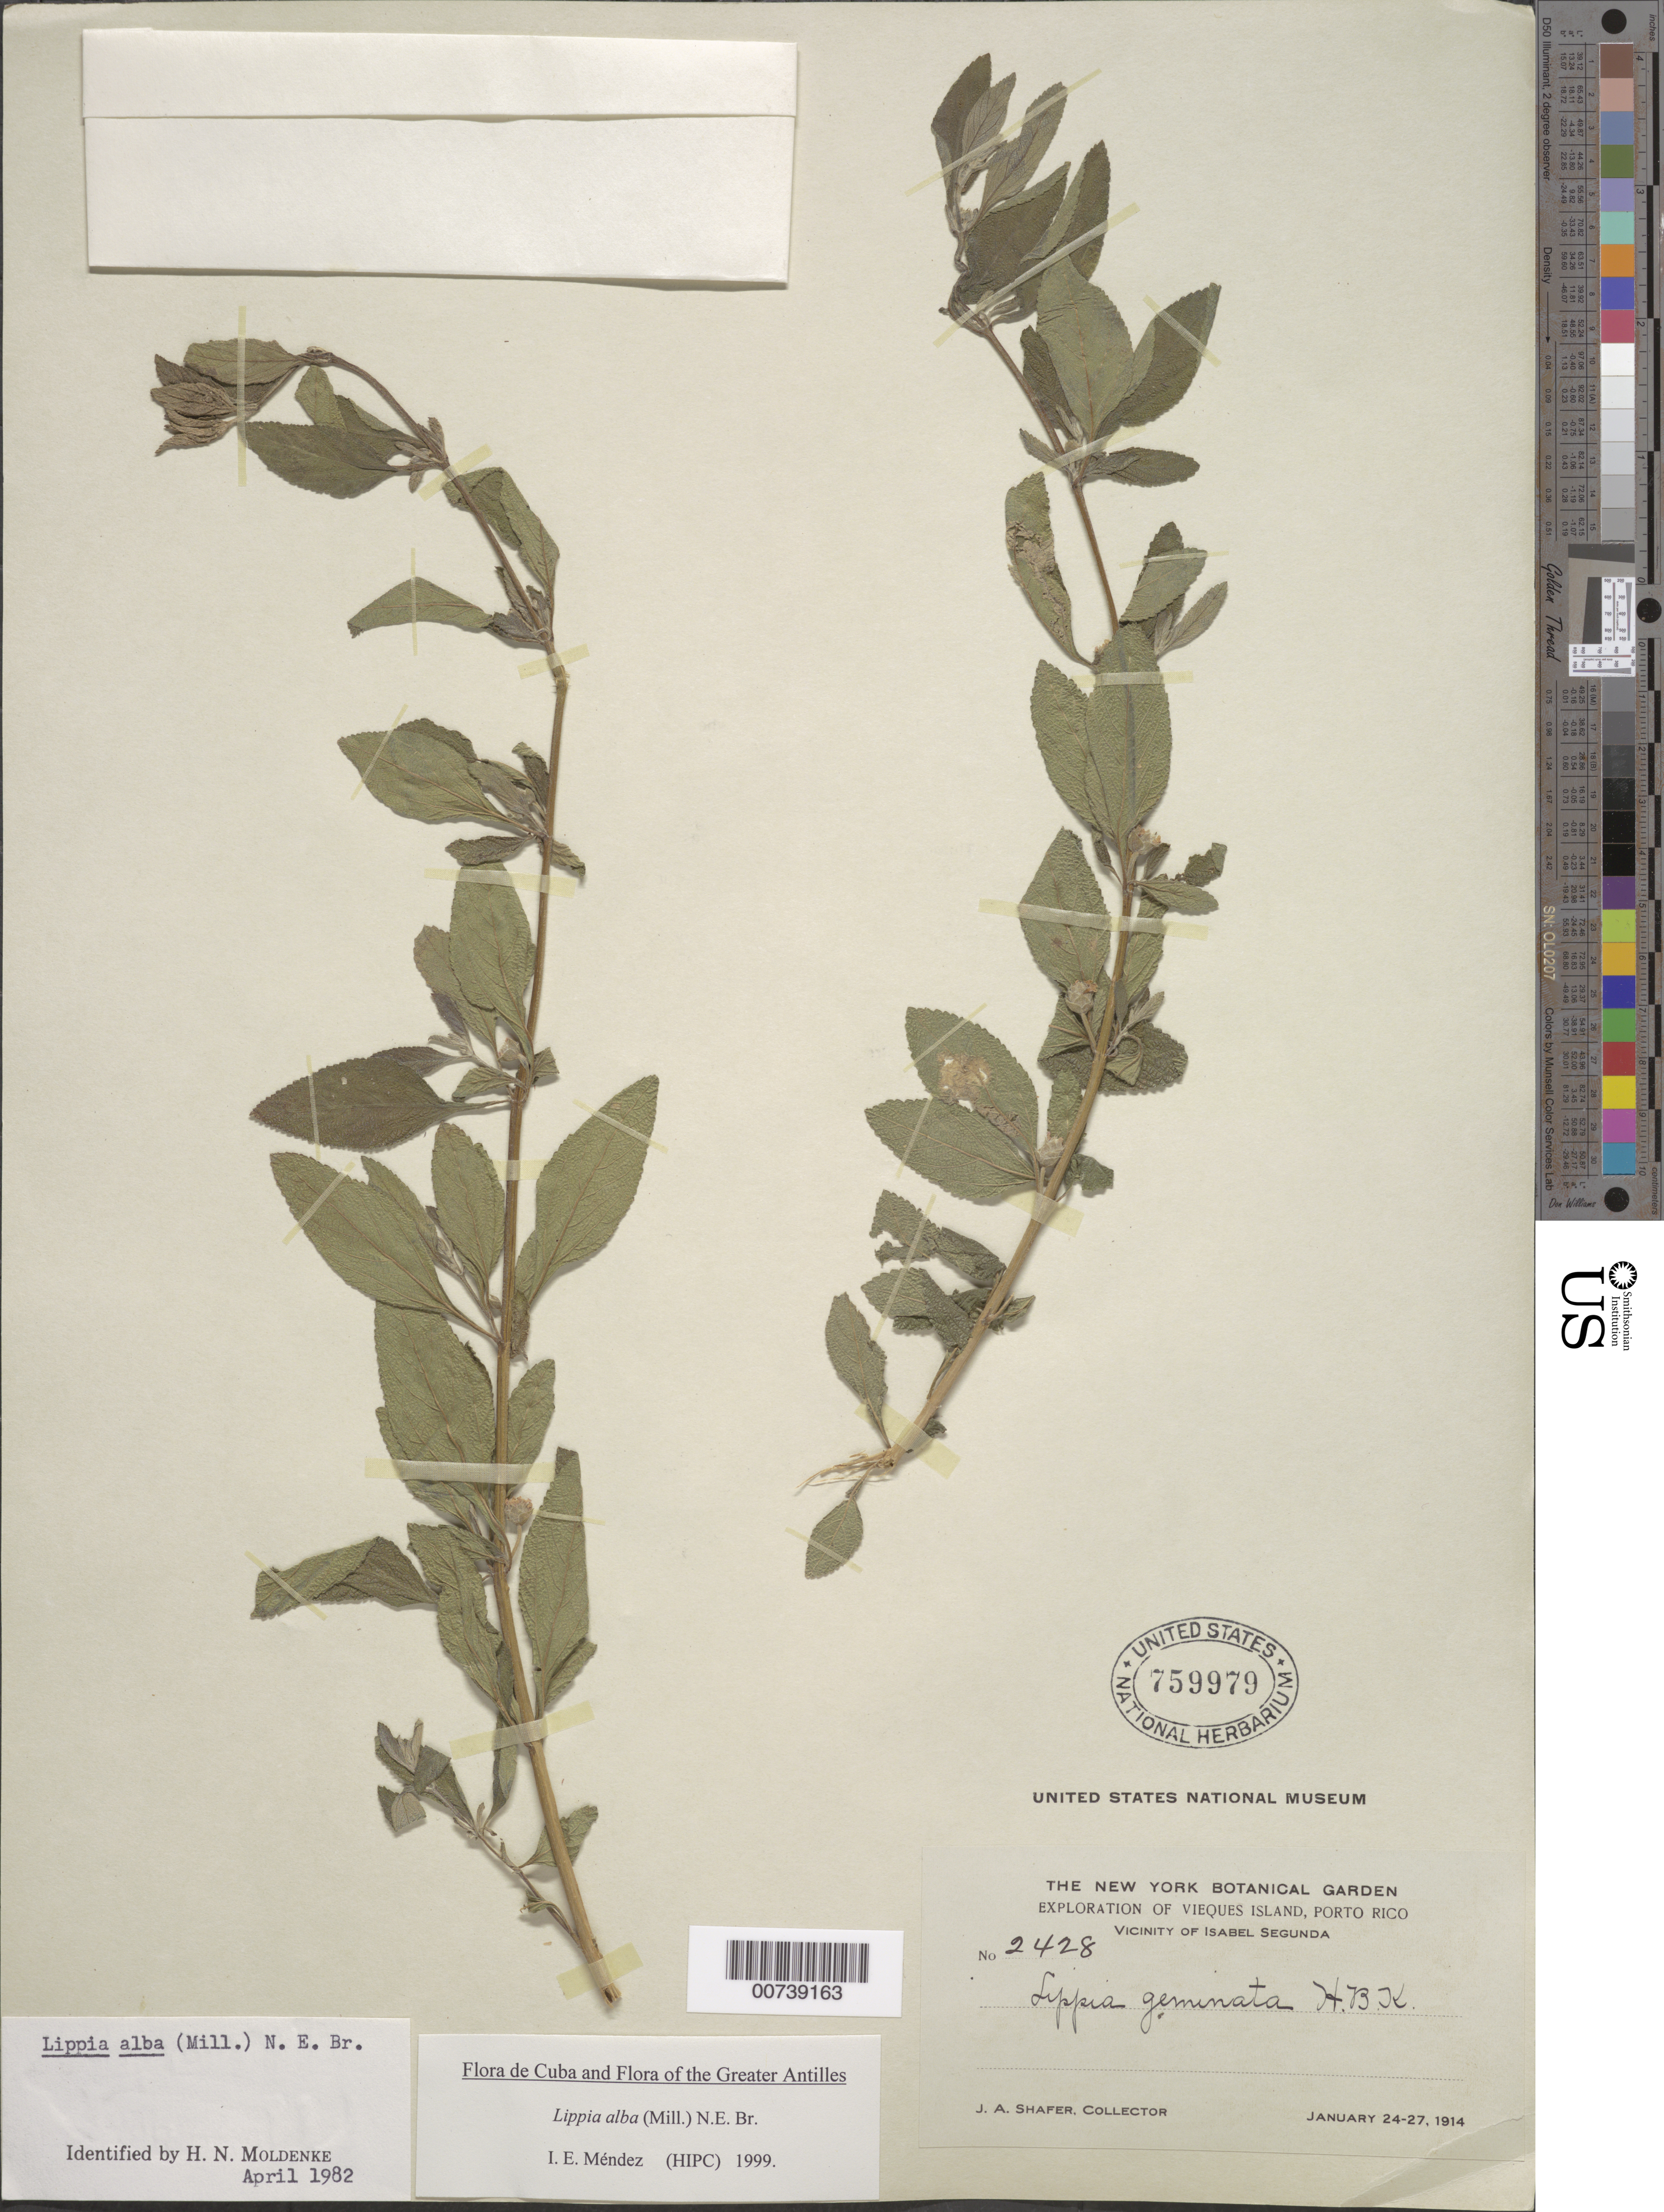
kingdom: Plantae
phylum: Tracheophyta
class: Magnoliopsida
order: Lamiales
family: Verbenaceae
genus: Lippia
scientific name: Lippia alba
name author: (Mill.) N.E. Br. ex Britton & P. Wilson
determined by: Méndez, Isidro E., (HIPC)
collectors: J. A. Shafer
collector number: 2428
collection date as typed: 24 Jan 1914 to 27 Jan 1914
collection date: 1914-01-24/1914-01-27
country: Puerto Rico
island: Vieques I.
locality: vicinity of Isabel Segunda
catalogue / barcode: US 759979